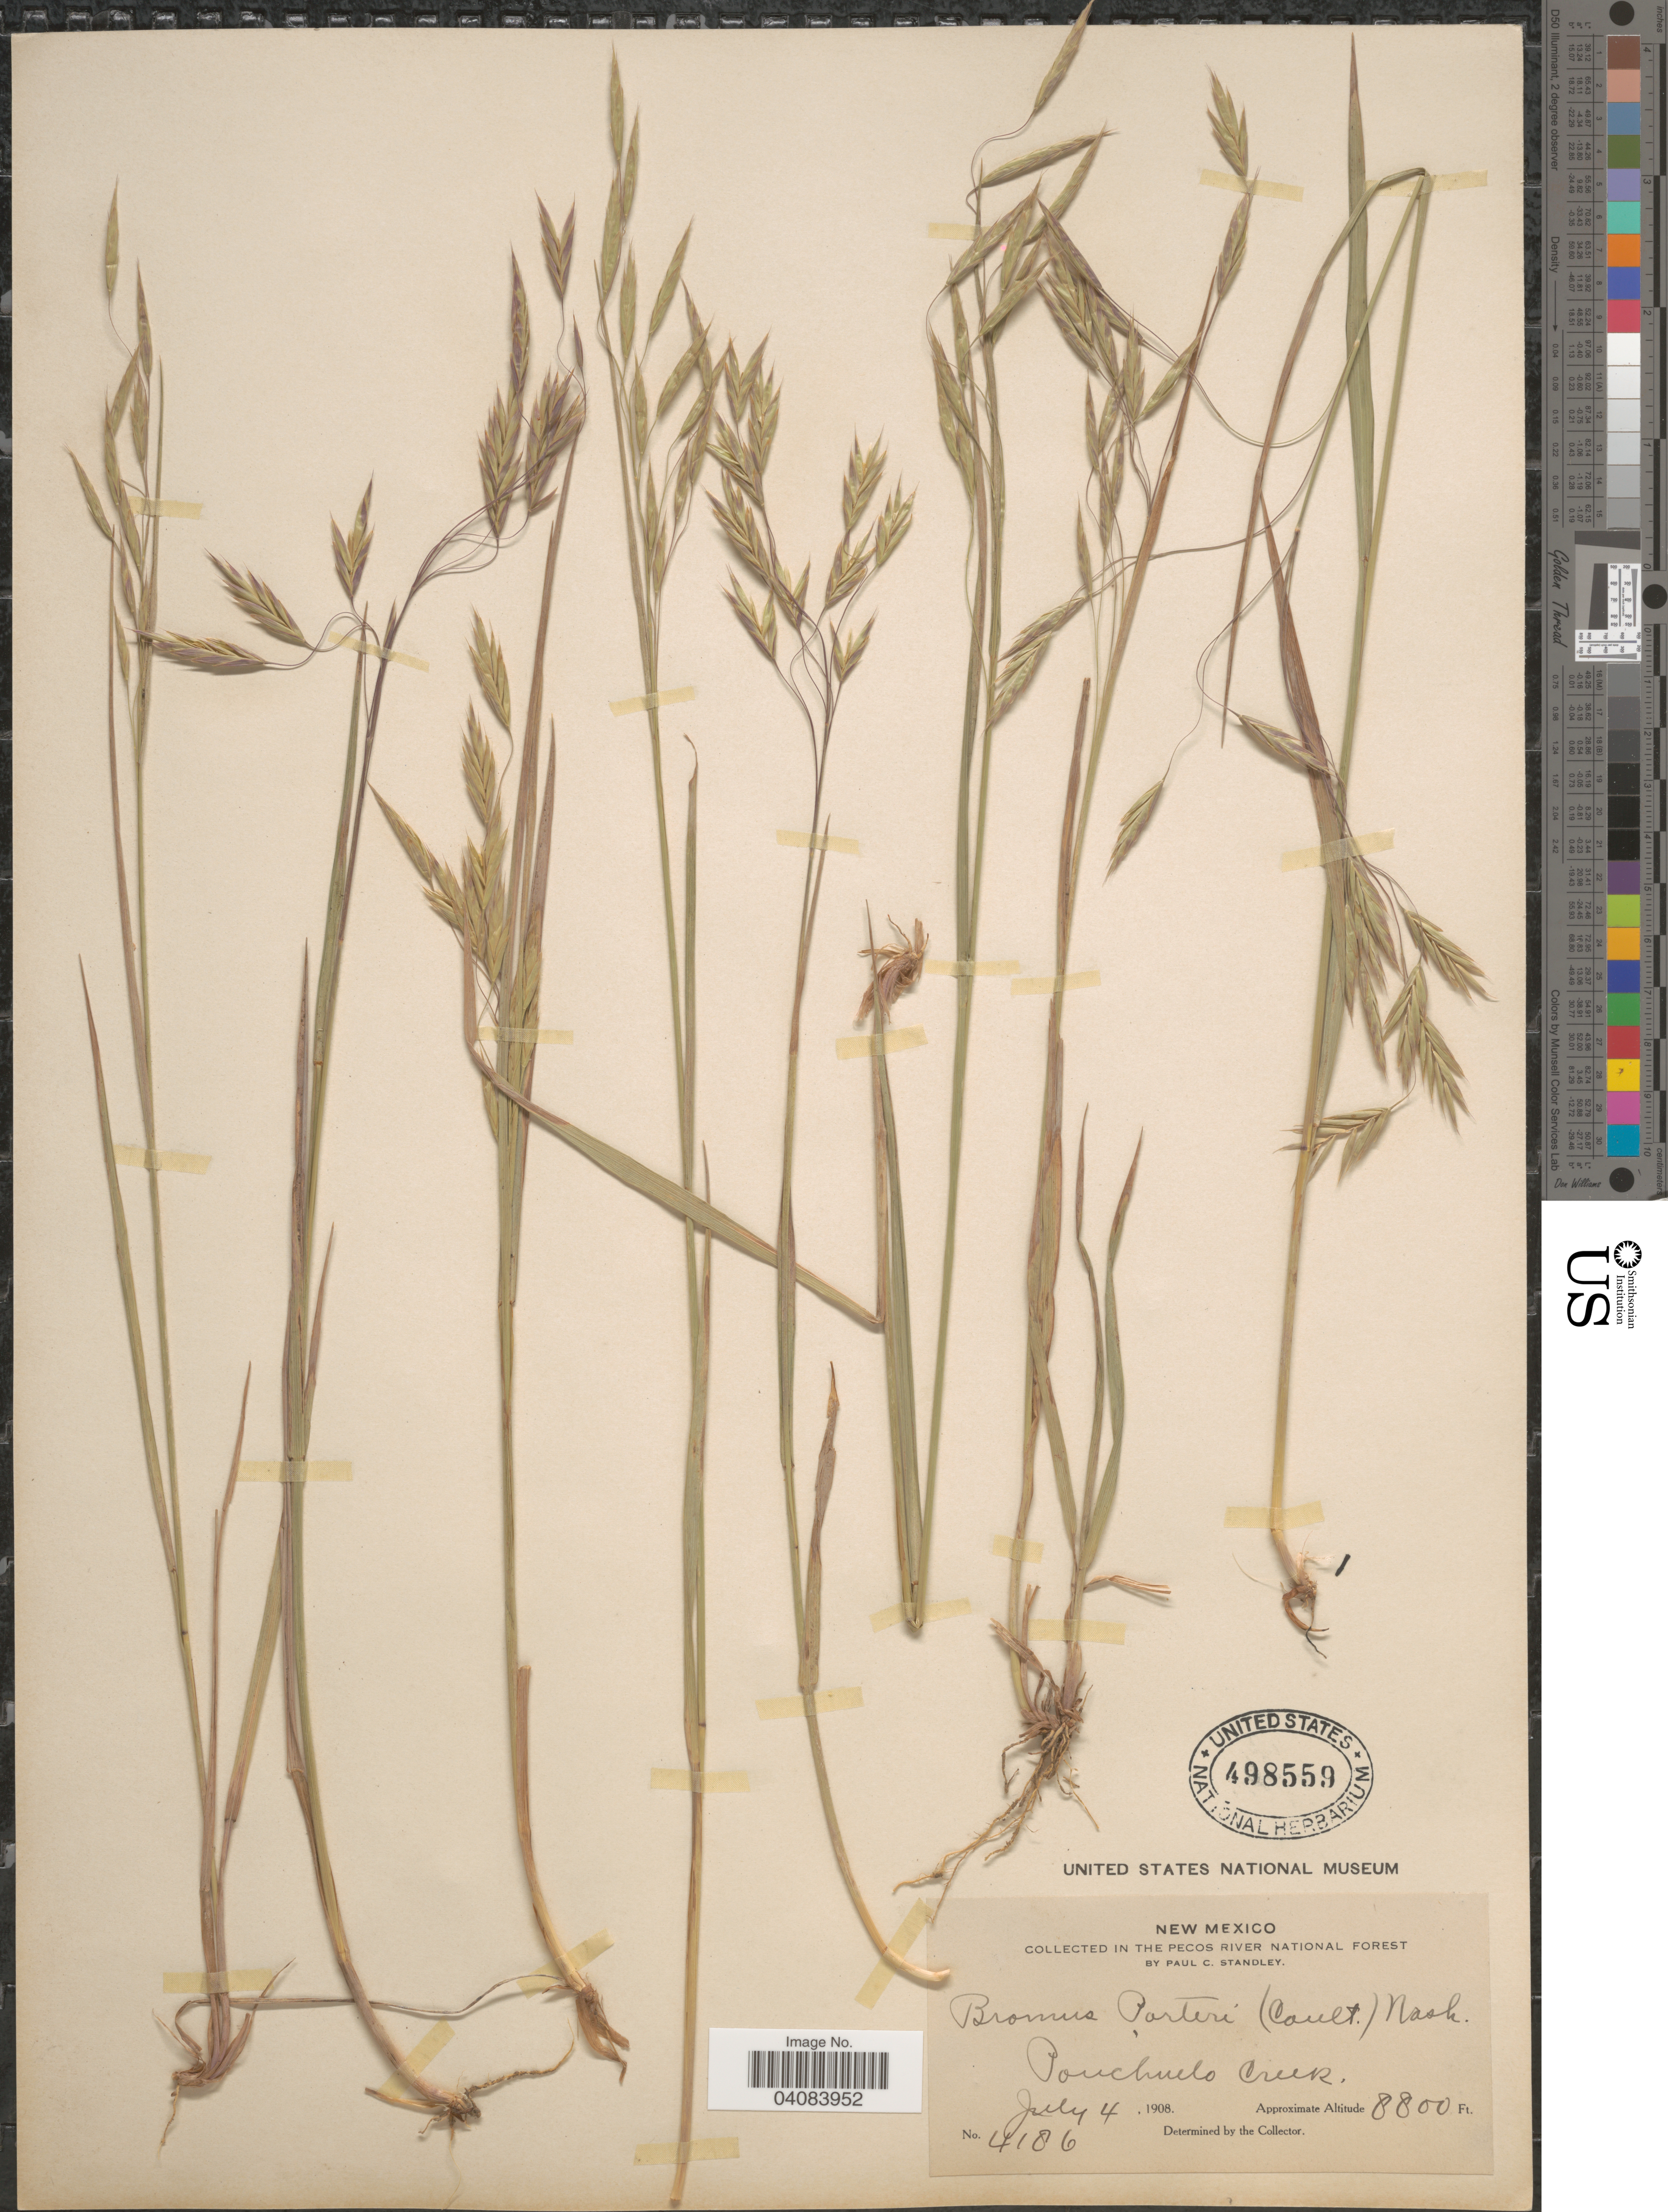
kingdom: Plantae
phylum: Tracheophyta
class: Liliopsida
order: Poales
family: Poaceae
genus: Bromus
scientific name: Bromus porteri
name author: (J.M. Coult.) Nash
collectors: P. C. Standley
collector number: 4186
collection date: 1908-07-04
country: United States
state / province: New Mexico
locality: In the Pecos River National Forest. Pouchuelo Creek.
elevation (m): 2682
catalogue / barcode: US 498559